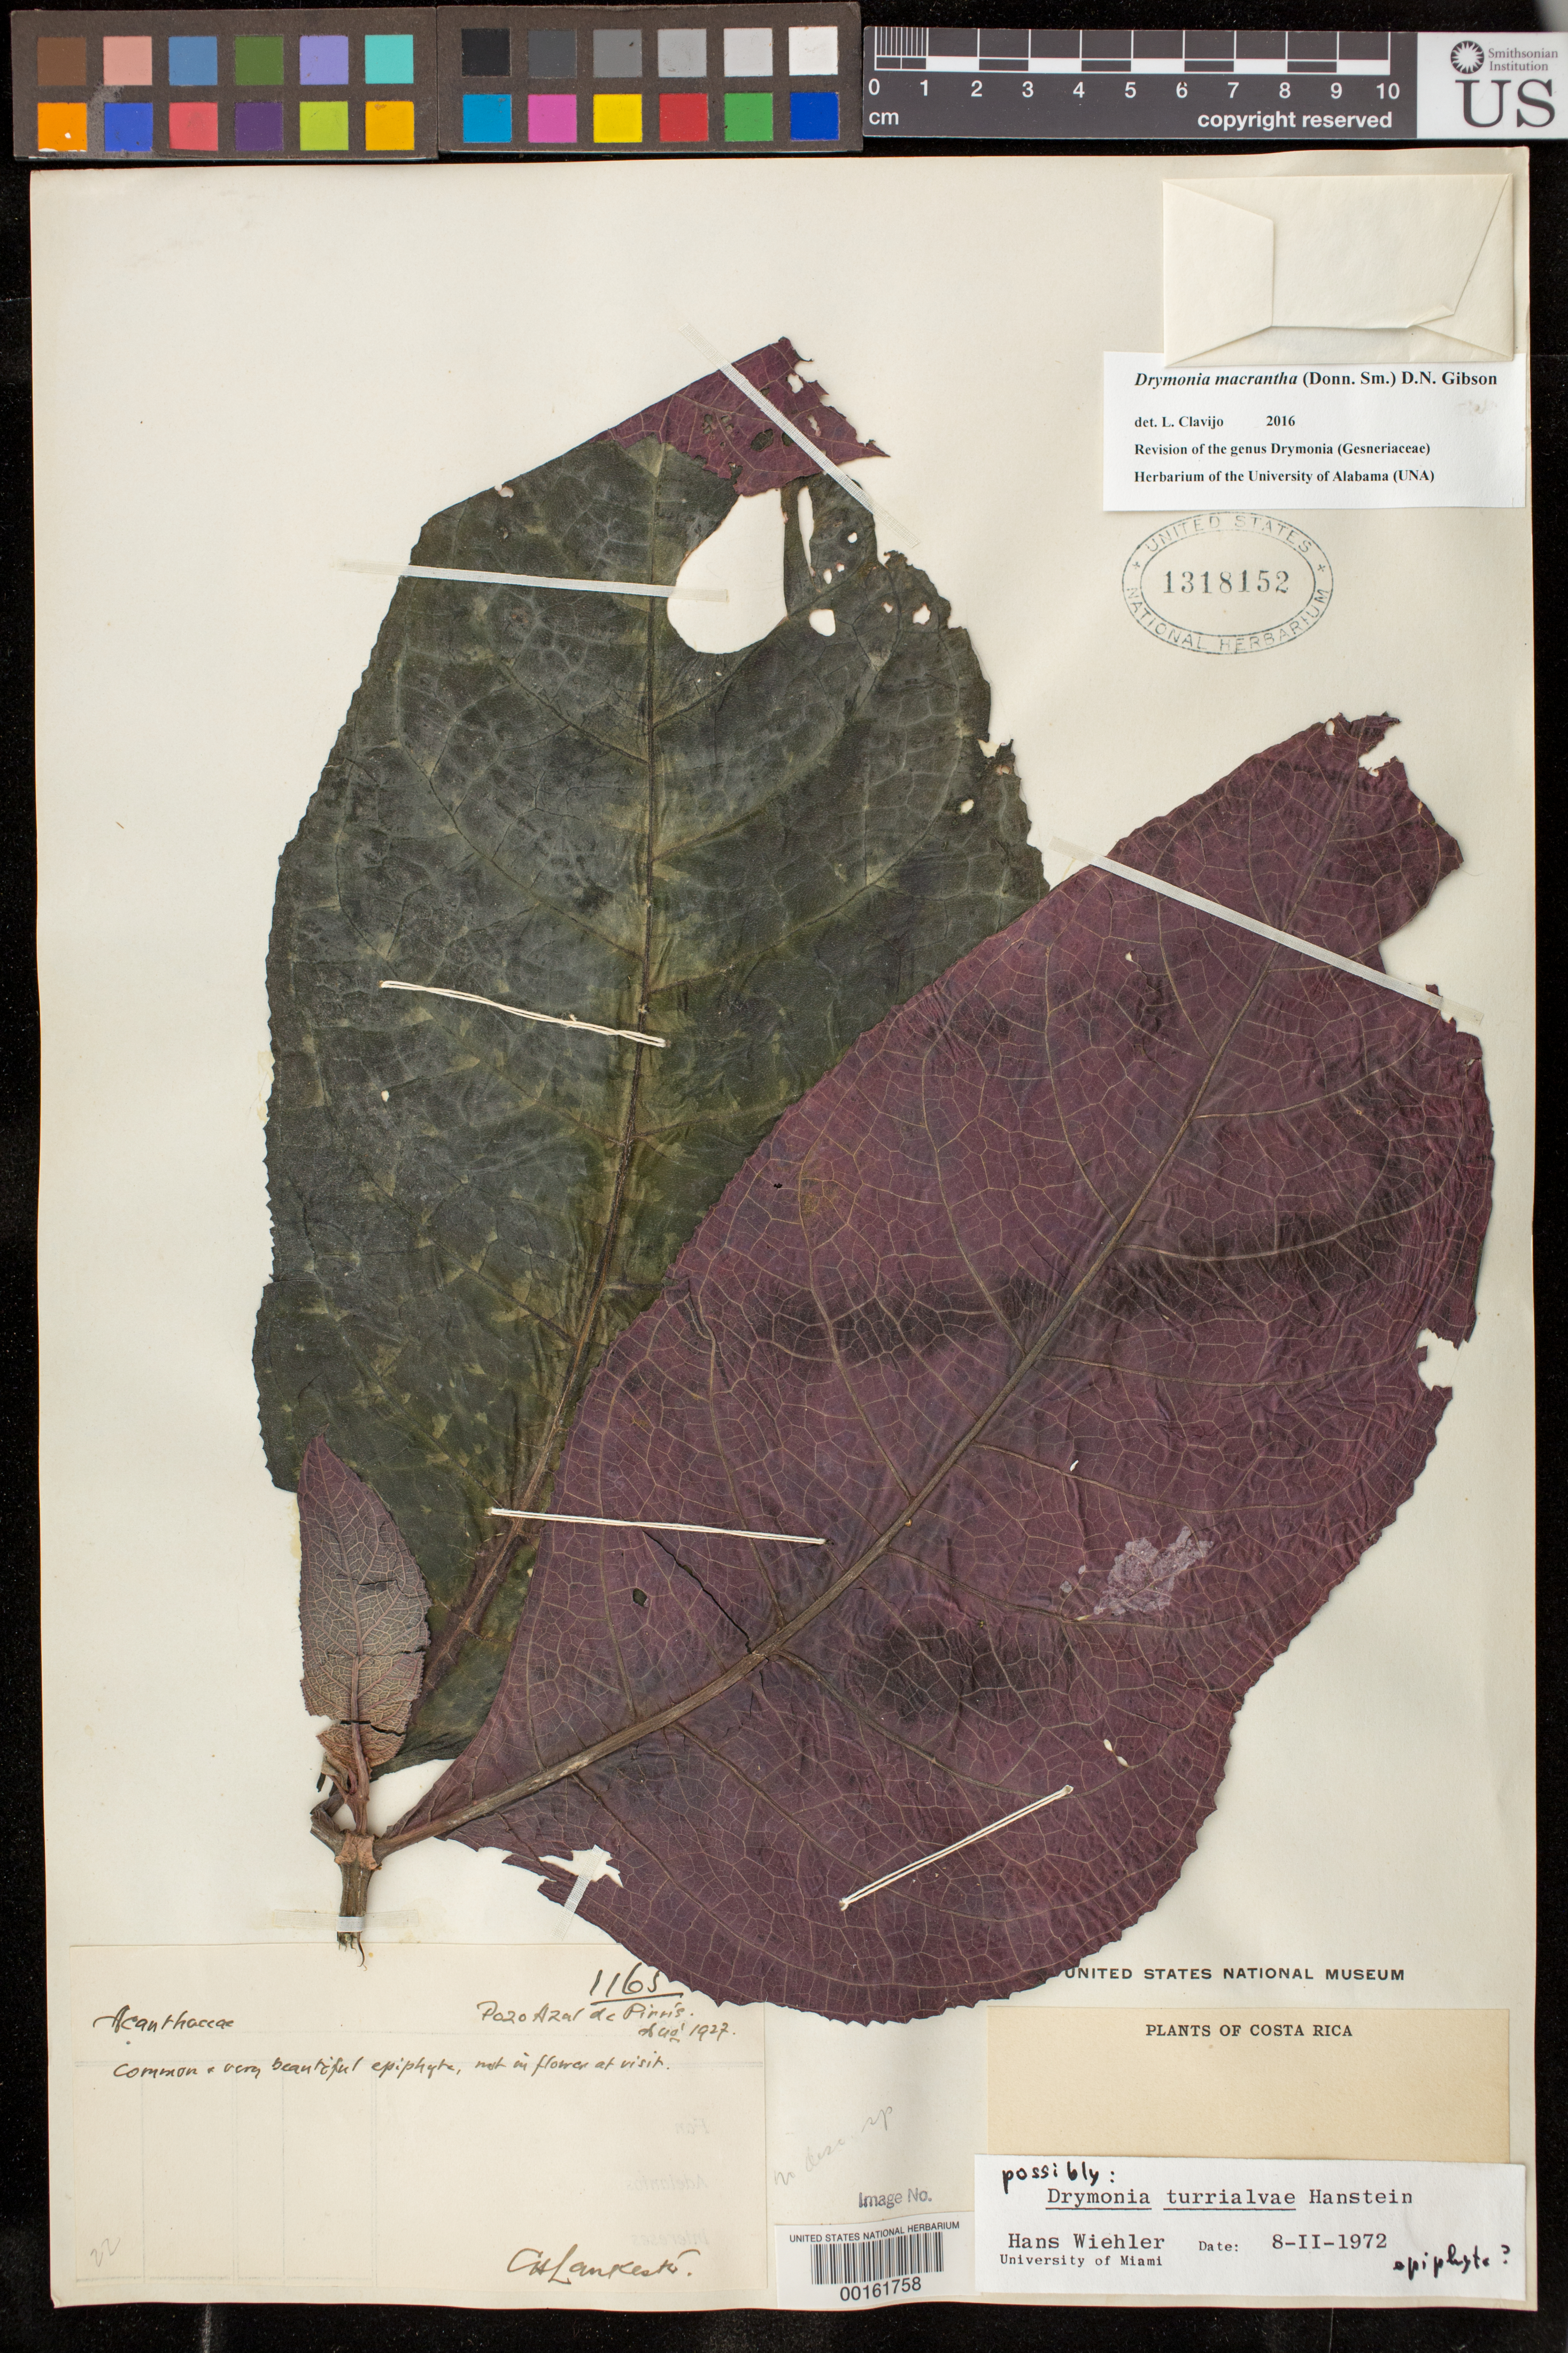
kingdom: Plantae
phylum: Tracheophyta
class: Magnoliopsida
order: Lamiales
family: Gesneriaceae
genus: Drymonia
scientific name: Drymonia macrantha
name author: (Donn. Sm.) D.N. Gibson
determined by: Clavijo, L.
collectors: C. H. Lankester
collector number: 1165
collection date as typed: Aug 1927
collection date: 1927-08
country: Costa Rica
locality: Pozo Azal de Pirris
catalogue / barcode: US 1318152